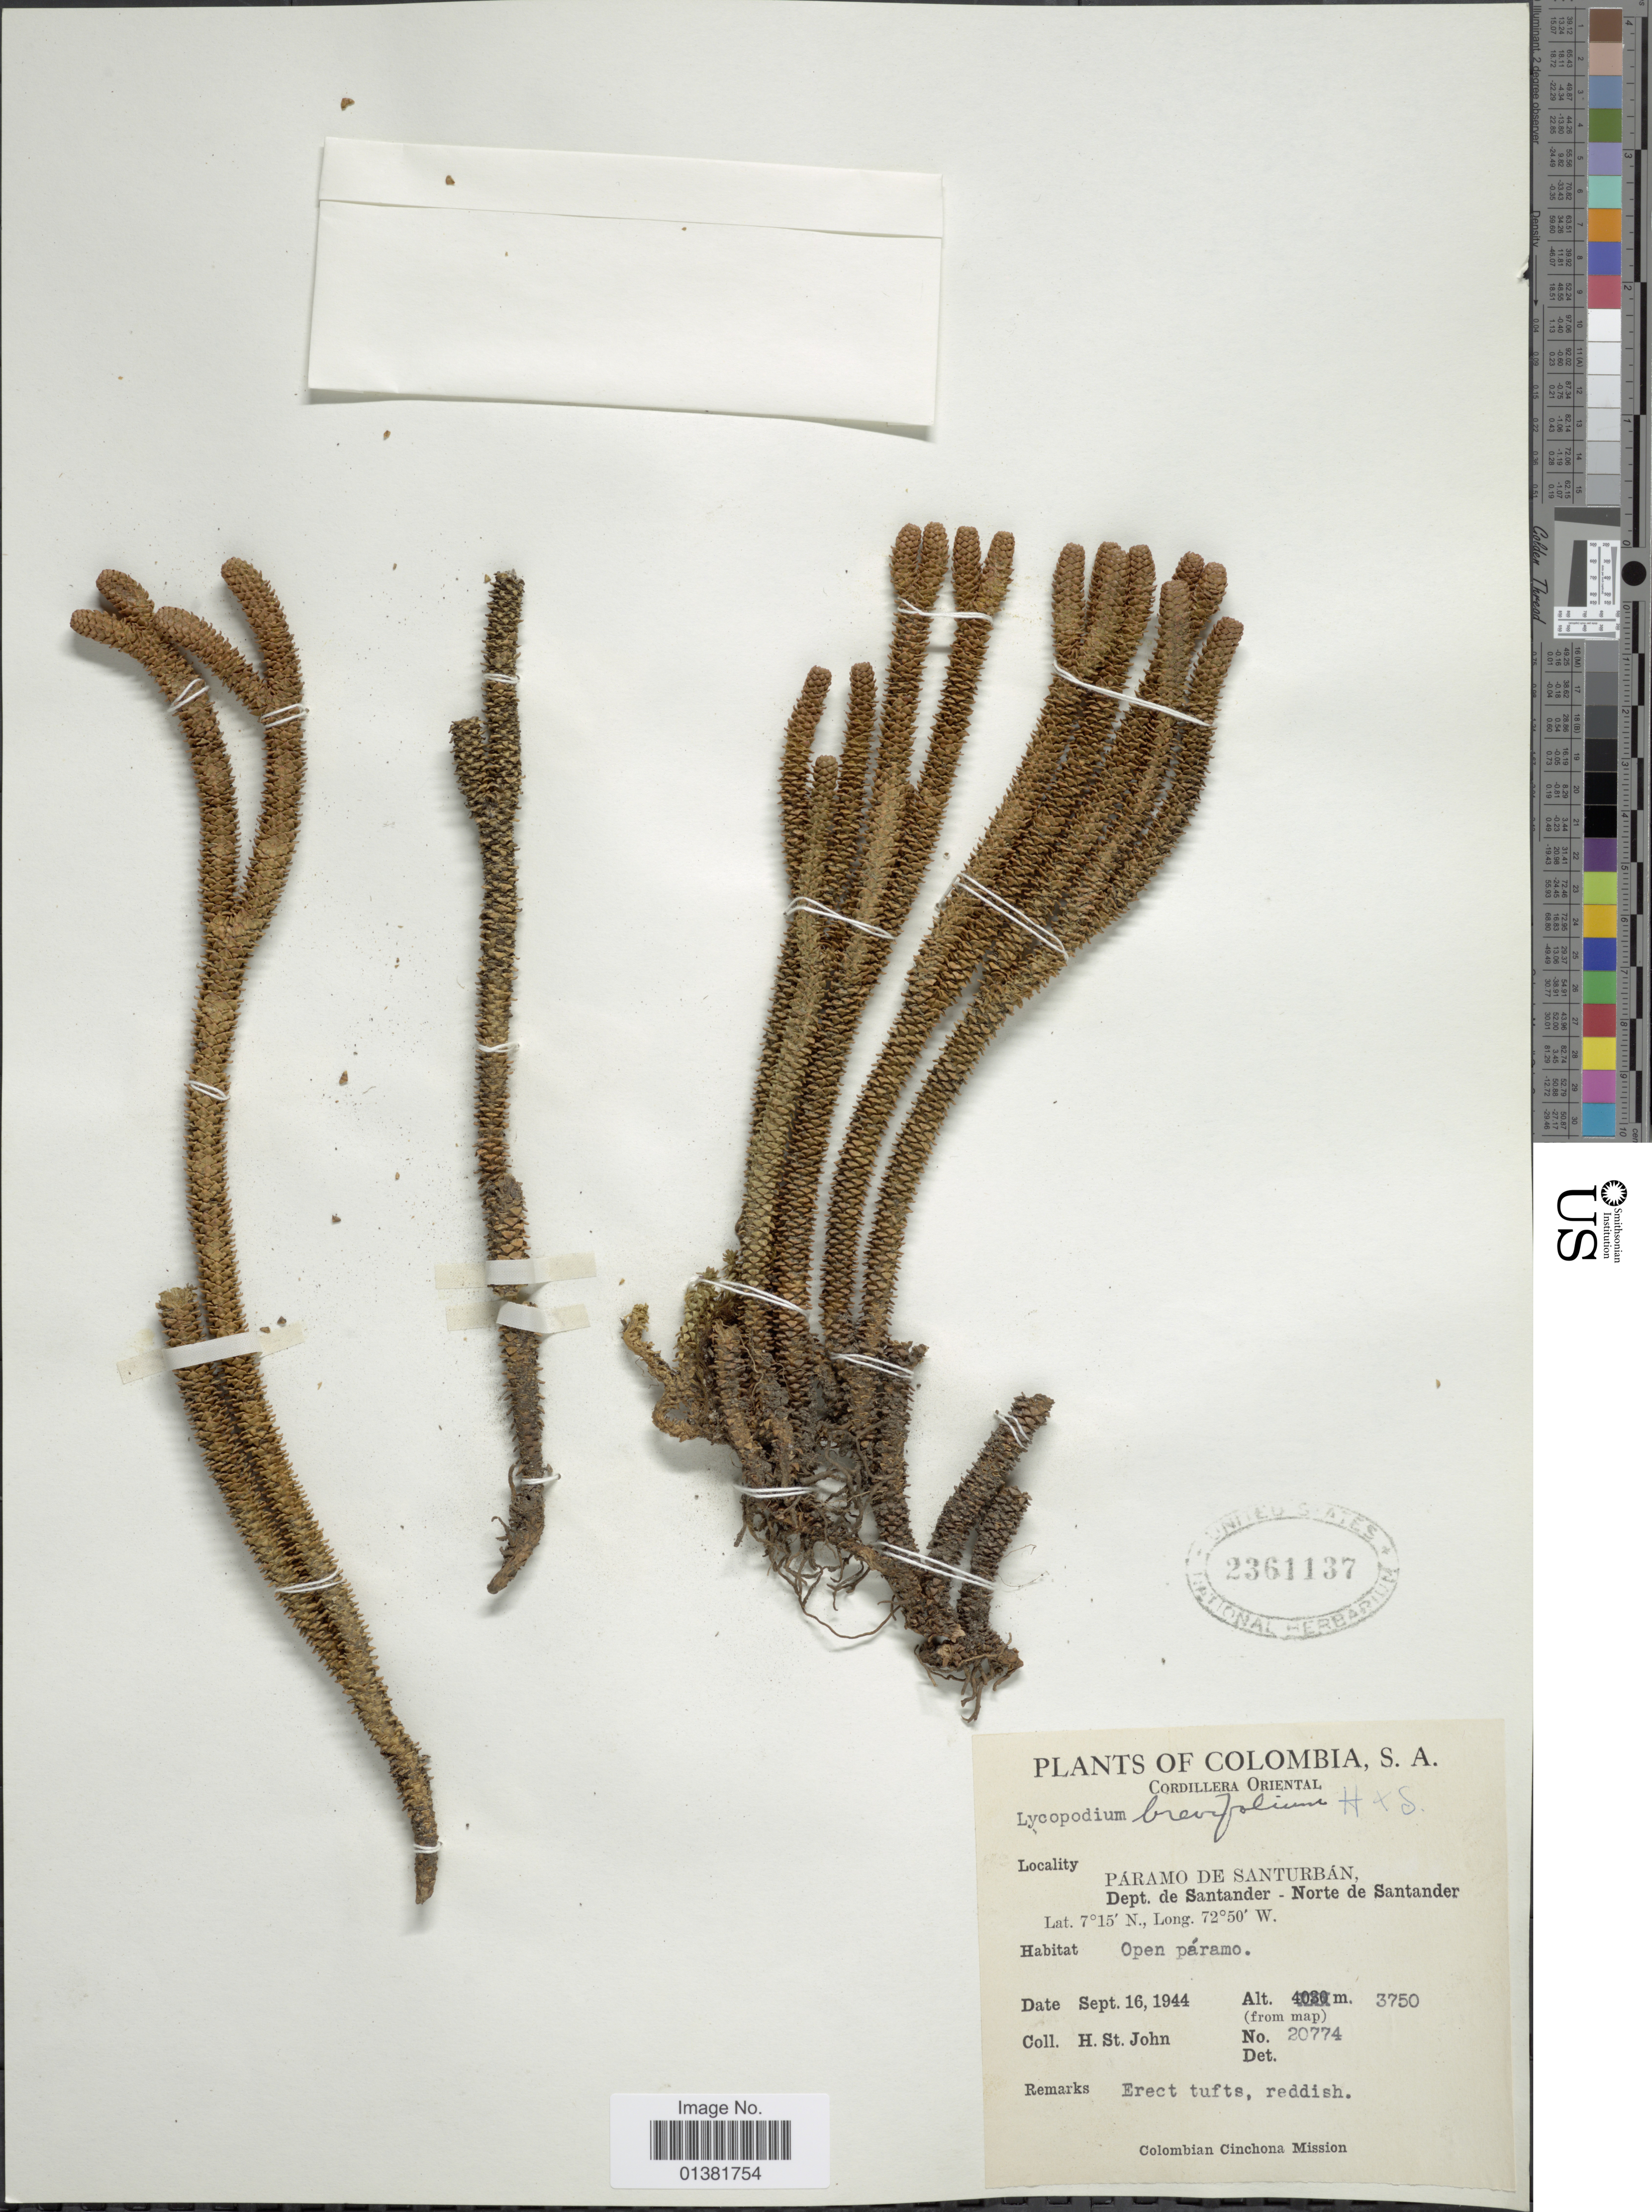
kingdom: Plantae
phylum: Tracheophyta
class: Lycopodiopsida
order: Lycopodiales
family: Lycopodiaceae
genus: Phlegmariurus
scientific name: Phlegmariurus brevifolius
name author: (Grev. & Hook.) B. Øllg.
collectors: H. St. John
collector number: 20774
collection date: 1944-09-16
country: Colombia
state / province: Santander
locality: Páramo de Santurbán, Norte de Santander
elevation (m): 3750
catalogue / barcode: US 2361137